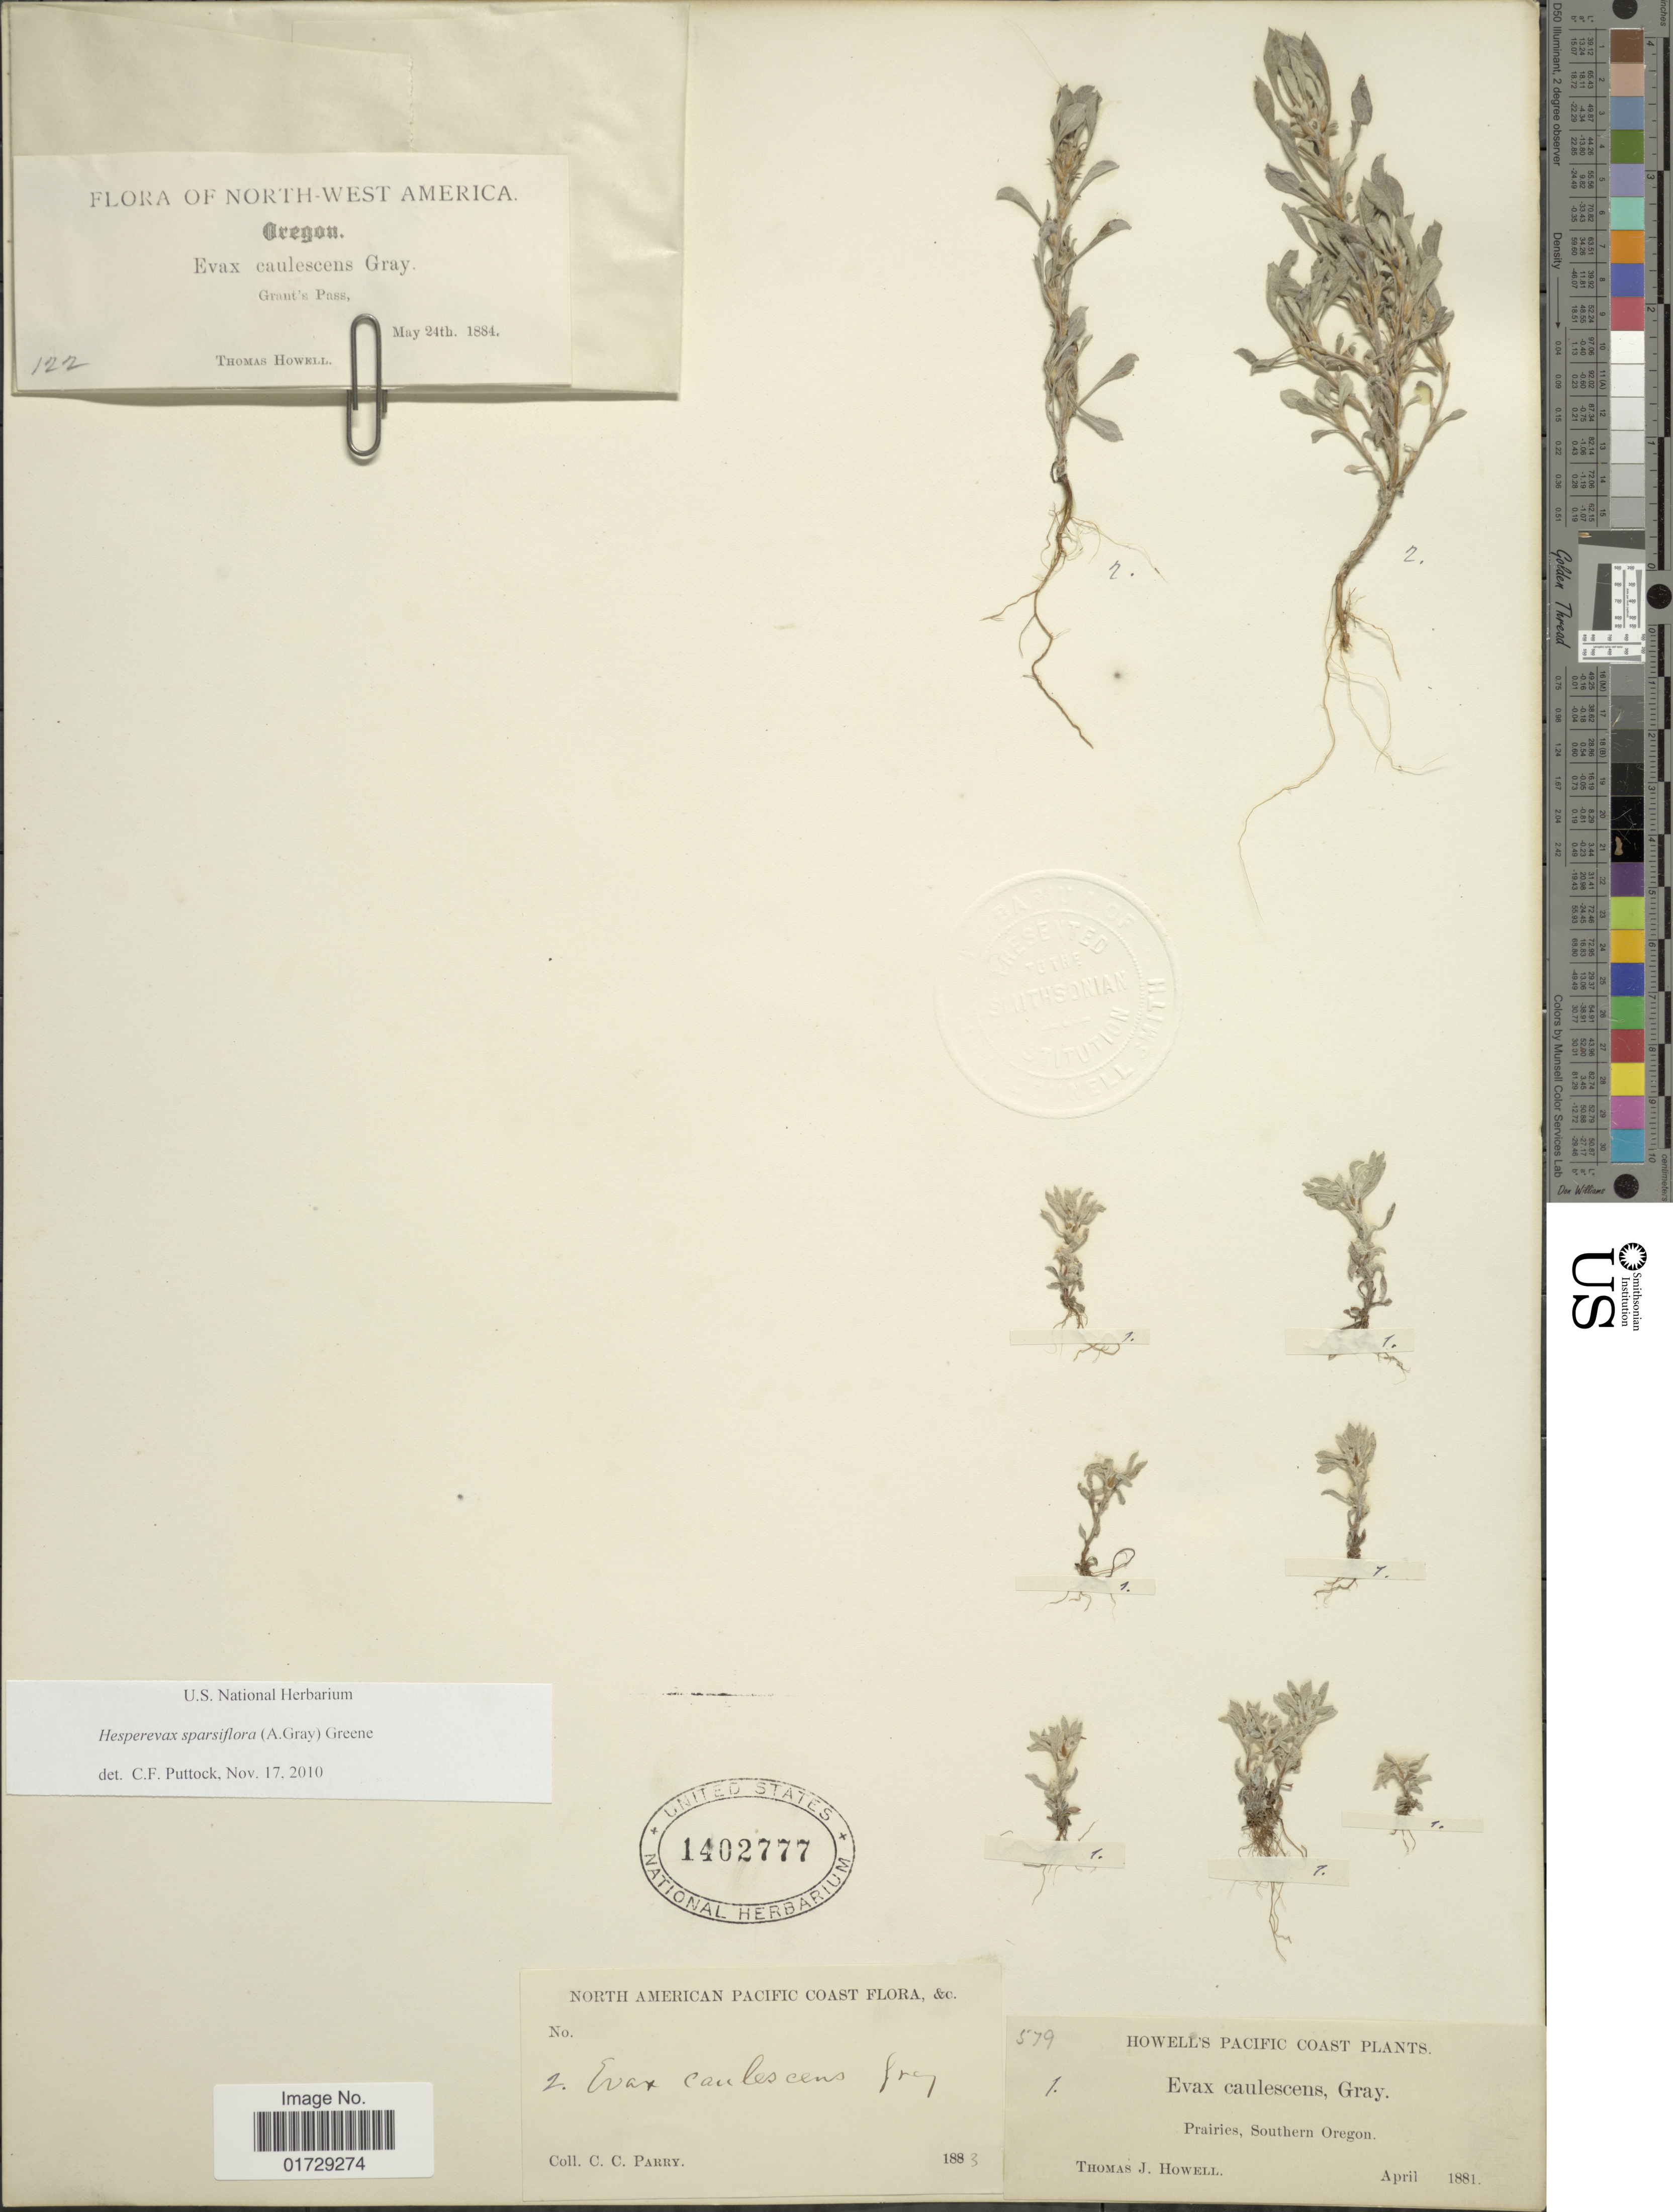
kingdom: Plantae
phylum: Tracheophyta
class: Magnoliopsida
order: Asterales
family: Asteraceae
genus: Hesperevax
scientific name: Hesperevax sparsiflora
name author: (A. Gray) Greene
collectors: T. J. Howell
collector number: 579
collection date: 1881-04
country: United States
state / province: Oregon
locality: Pacific Coast, Prairies, Southern Oregon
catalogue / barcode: US 1402777-2